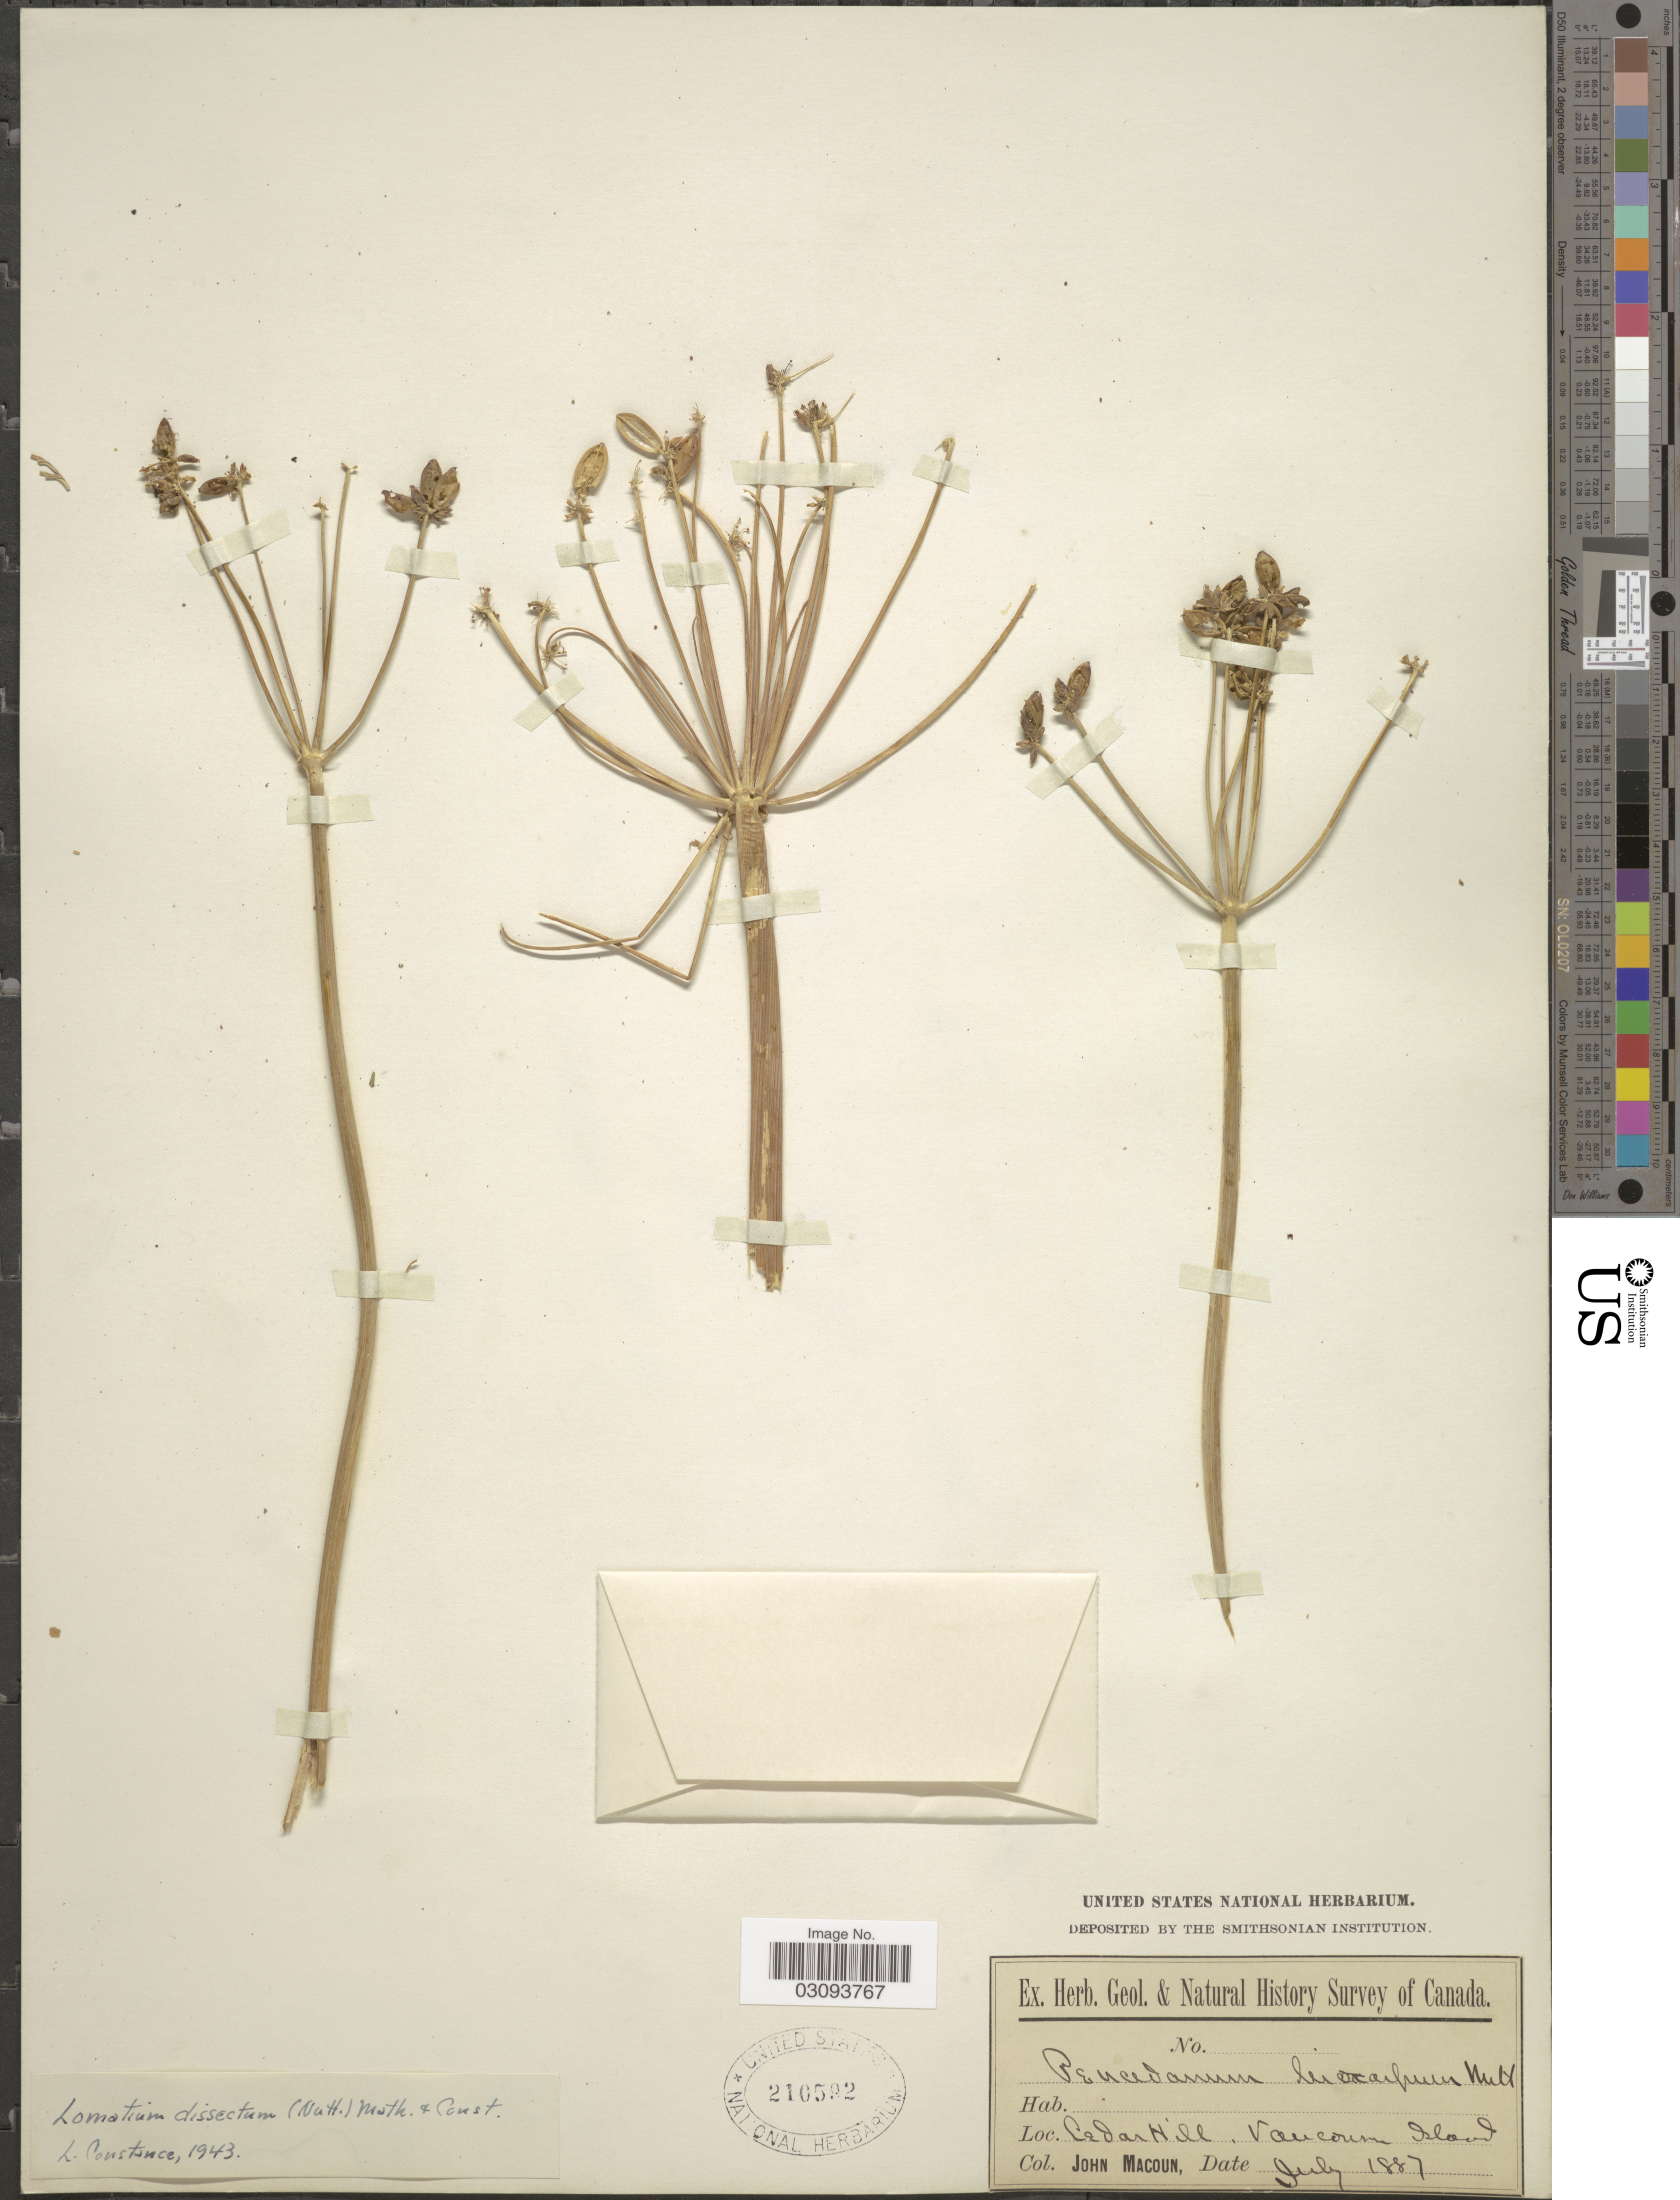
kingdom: Plantae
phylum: Tracheophyta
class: Magnoliopsida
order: Apiales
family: Apiaceae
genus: Lomatium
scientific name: Lomatium dissectum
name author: (Nutt.) Mathias & Constance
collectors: J. Macoun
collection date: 1887-07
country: Canada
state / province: British Columbia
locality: Cedar Hill, Vancouver Island.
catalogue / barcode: US 210592